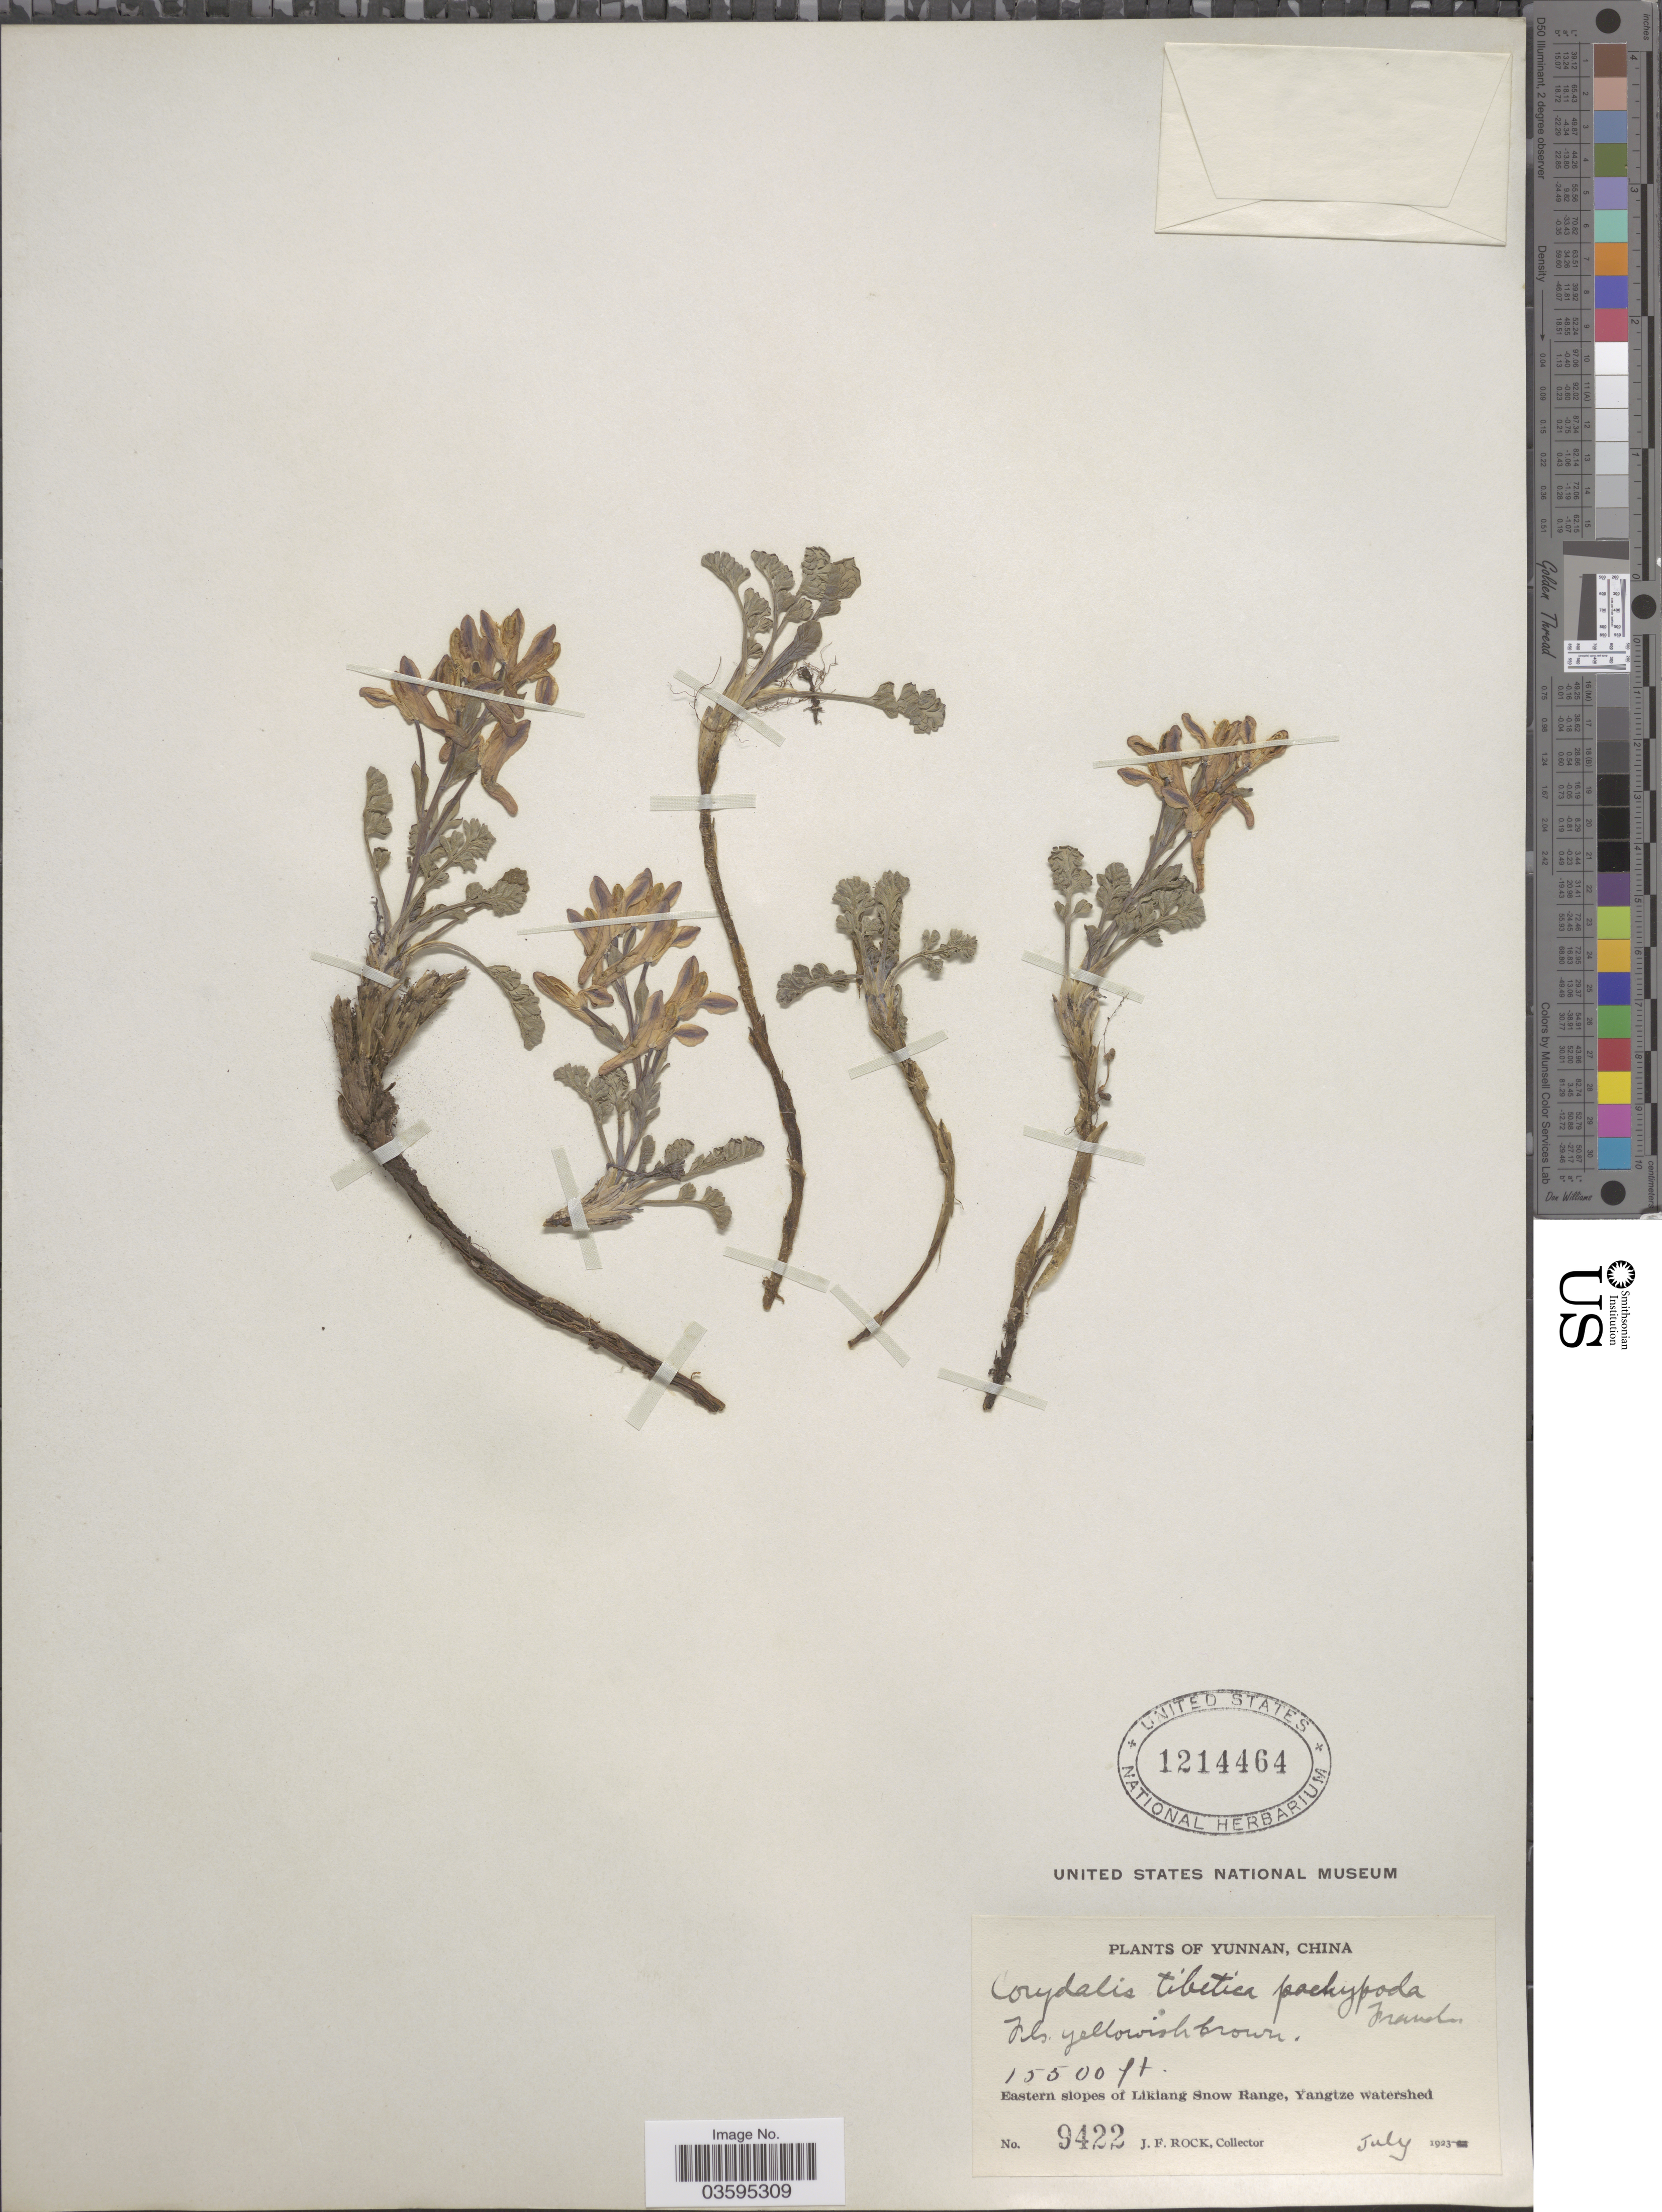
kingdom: Plantae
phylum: Tracheophyta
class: Magnoliopsida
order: Ranunculales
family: Papaveraceae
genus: Corydalis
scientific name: Corydalis tibetica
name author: Hook. f. & Thomson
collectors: J. Rock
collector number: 9422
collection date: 1923-07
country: China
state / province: Yunnan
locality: Eastern slopes of Likiang Snow Range, Yangtze watershed.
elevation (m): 4724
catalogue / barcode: US 1214464